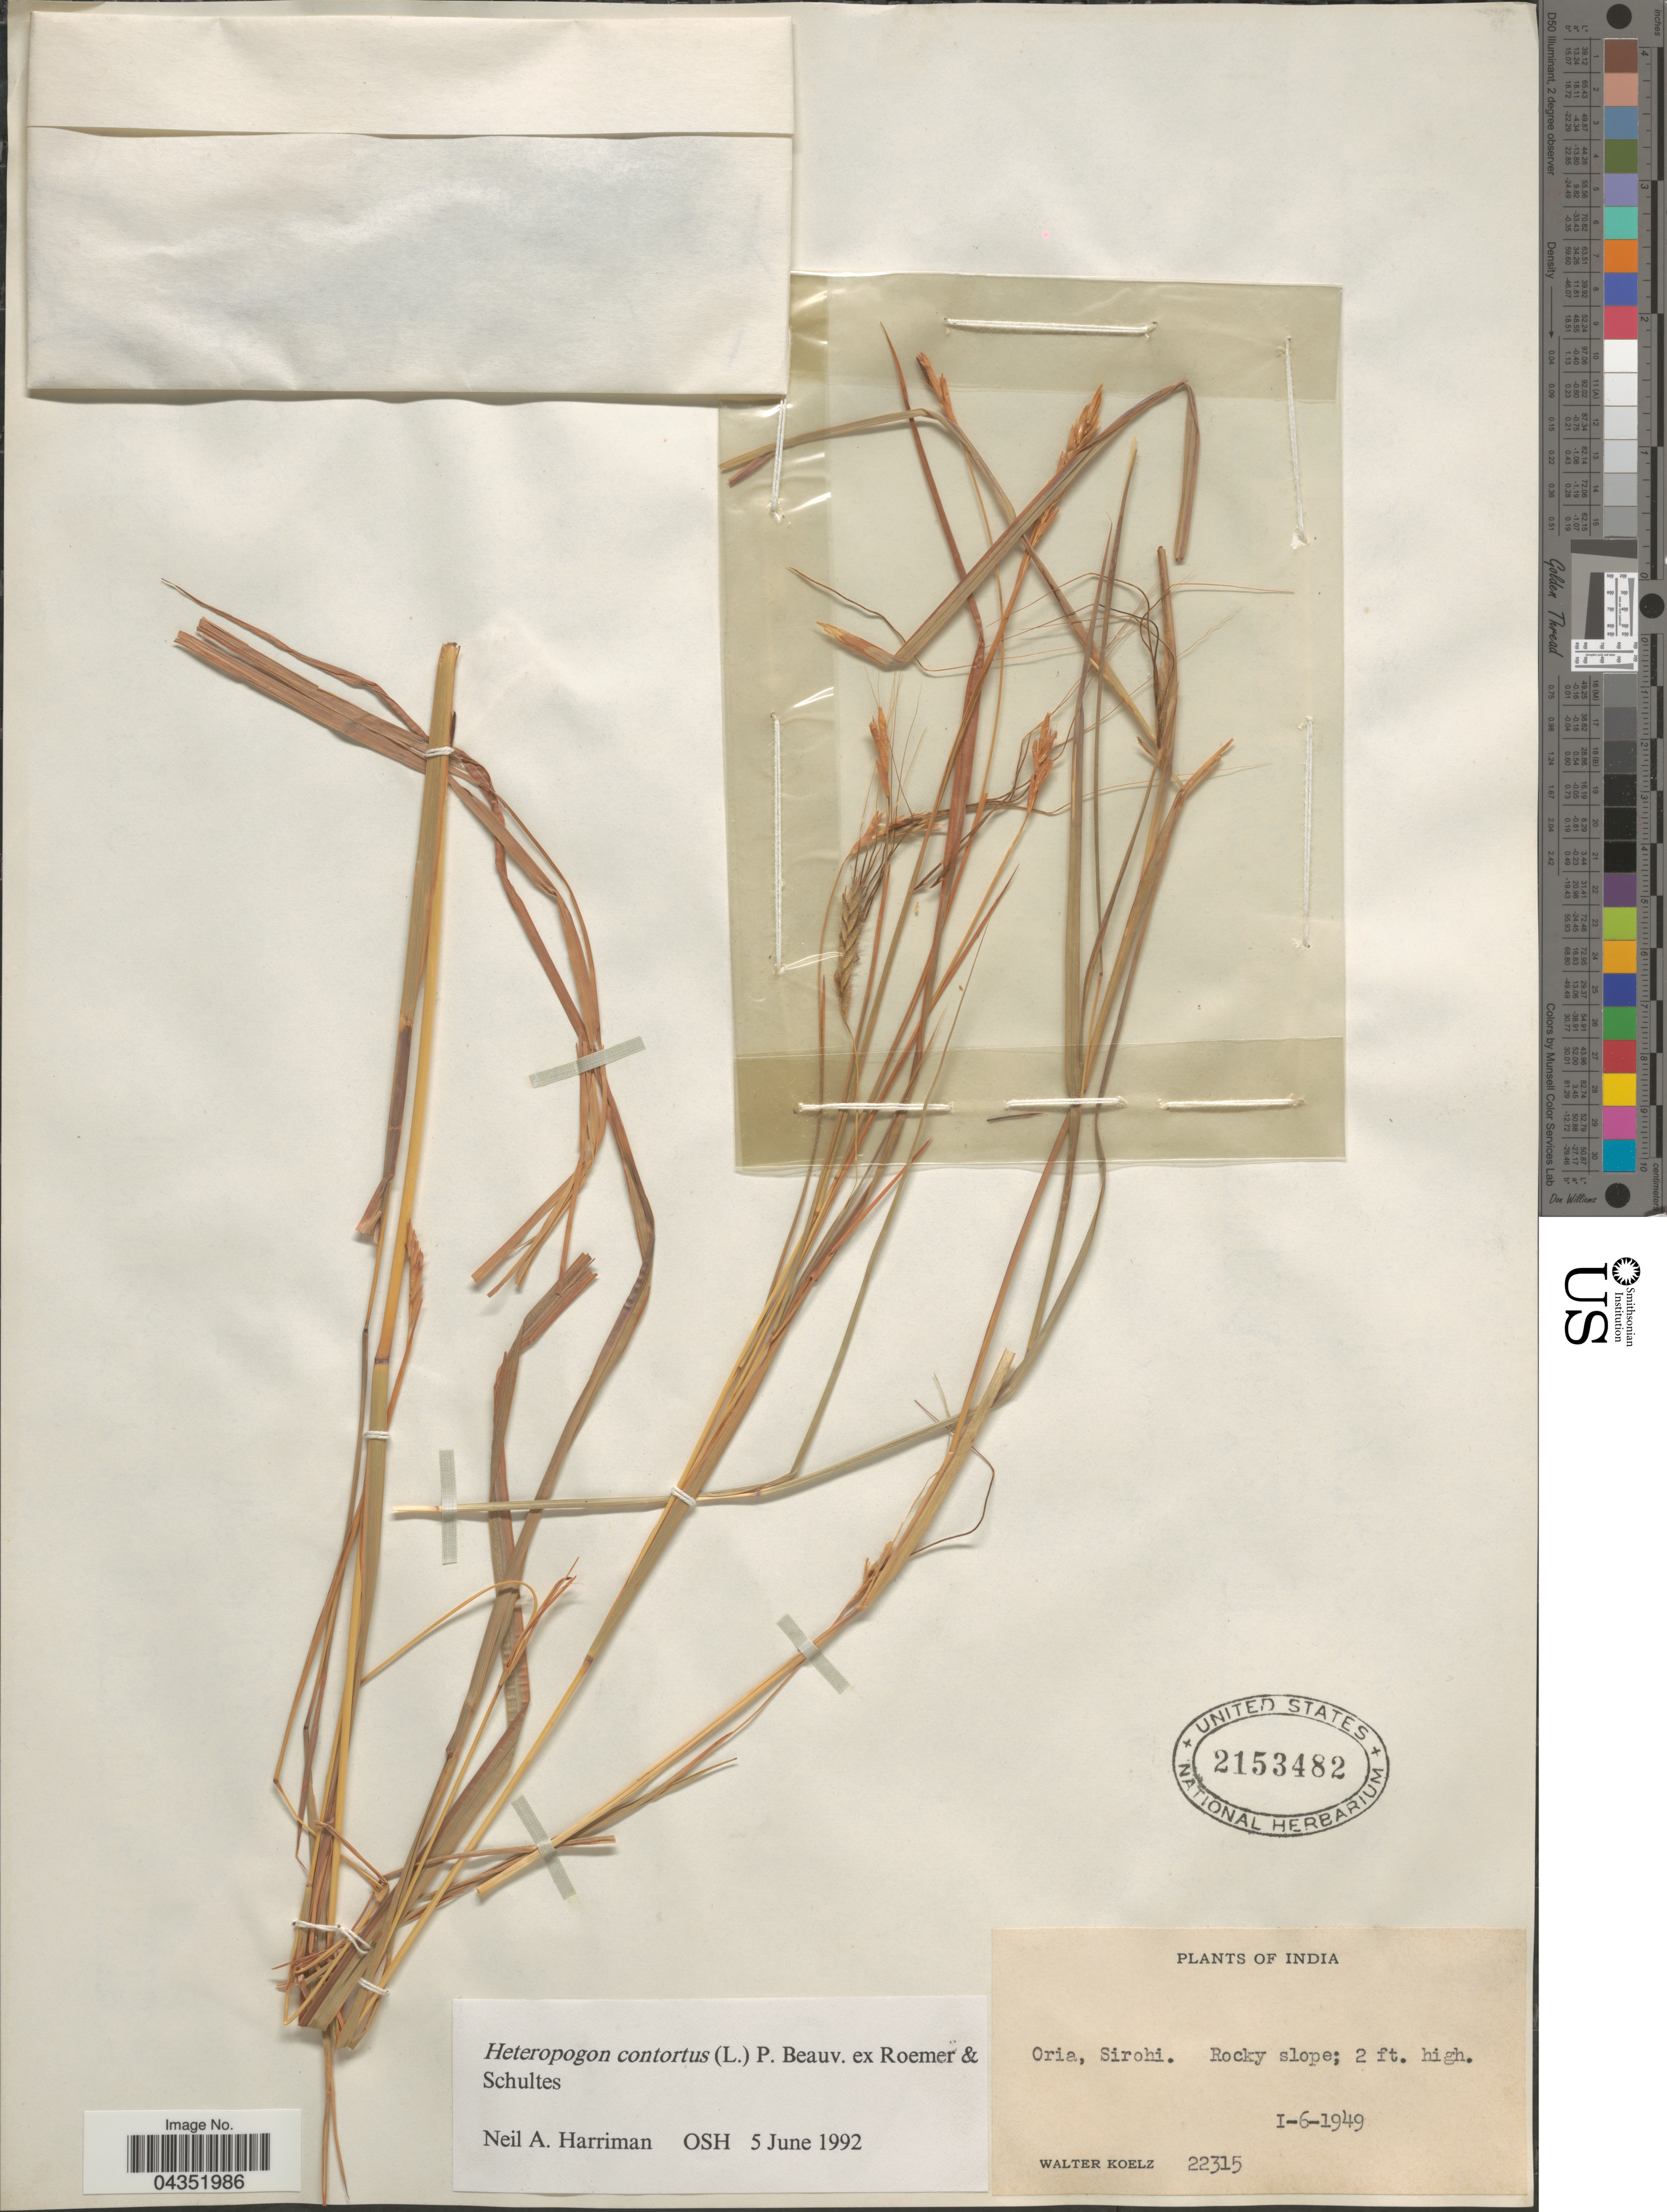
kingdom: Plantae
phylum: Tracheophyta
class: Liliopsida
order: Poales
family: Poaceae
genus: Heteropogon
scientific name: Heteropogon contortus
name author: (L.) P. Beauv. ex Roem. & Schult.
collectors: W. N. Koelz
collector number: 22315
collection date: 1949-06-01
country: India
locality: Oria, Sirohi.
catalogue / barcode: US 2153482